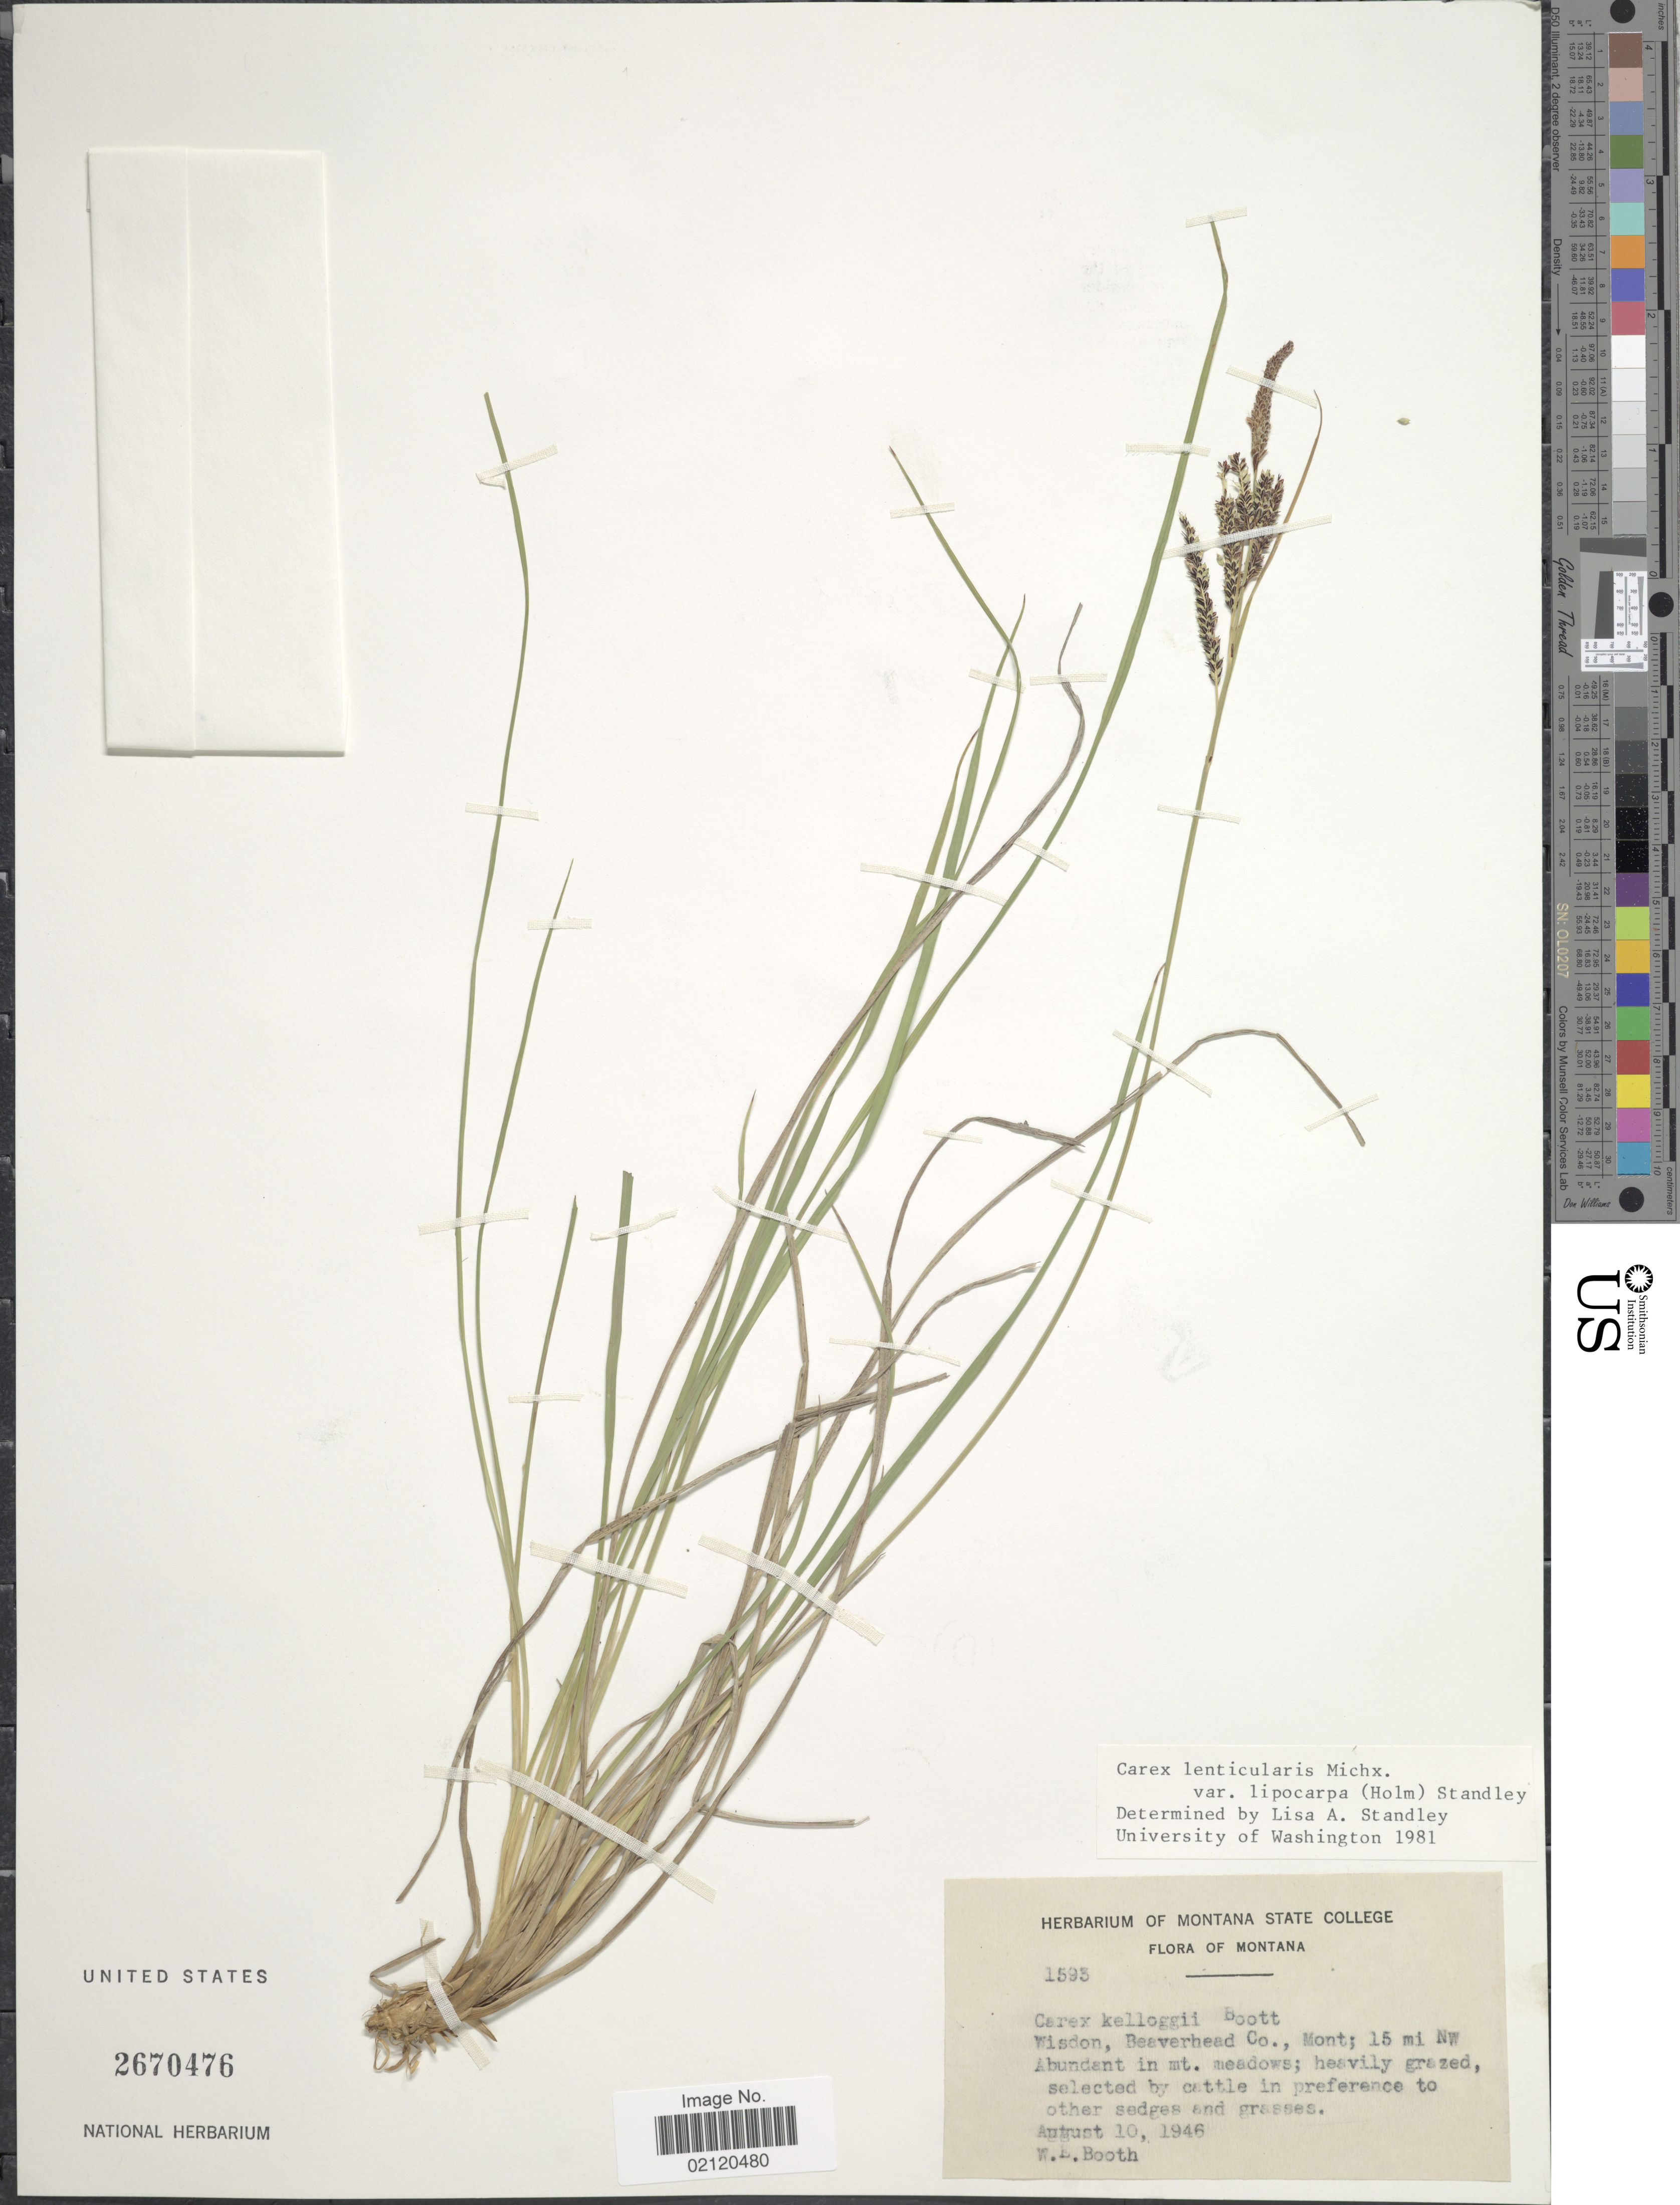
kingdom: Plantae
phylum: Tracheophyta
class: Liliopsida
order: Poales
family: Cyperaceae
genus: Carex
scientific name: Carex kelloggii var. kelloggii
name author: W. Boott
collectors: W. Booth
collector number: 1593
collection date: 1946-08-10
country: United States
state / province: Montana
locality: Wisdon, Beaverhead Co., Mont.; 15 mi NW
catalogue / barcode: US 2670476